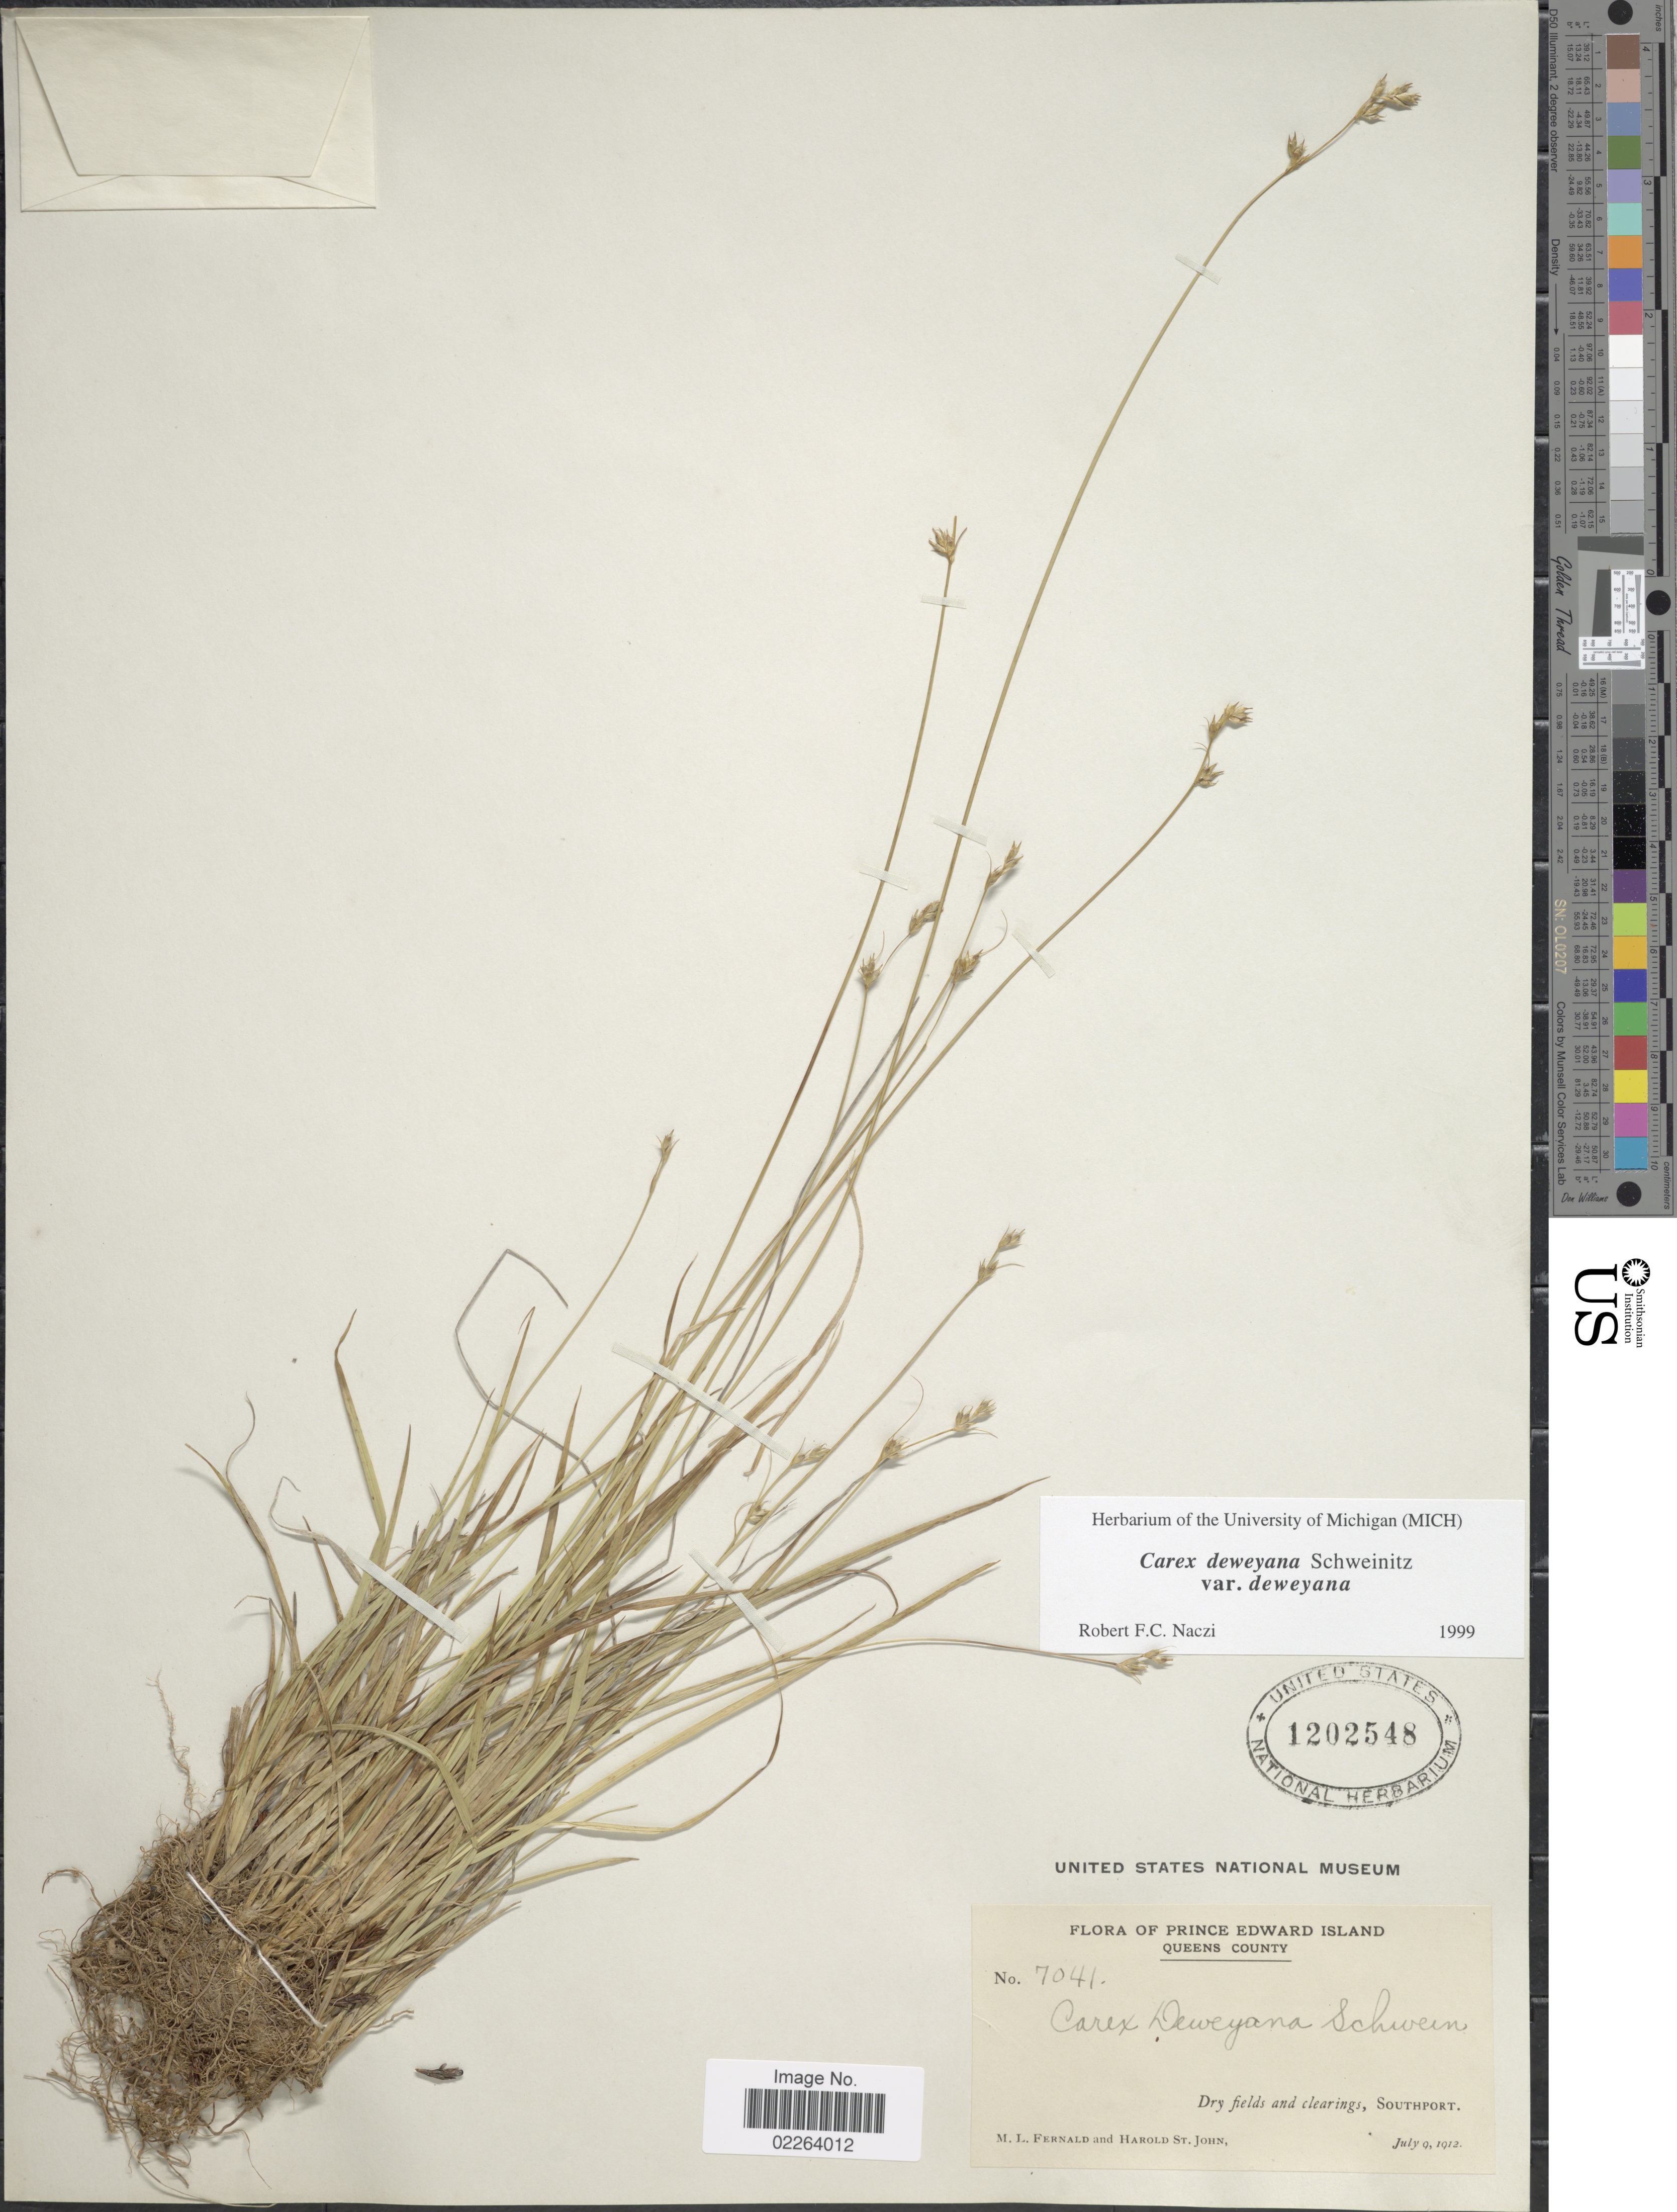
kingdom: Plantae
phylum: Tracheophyta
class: Liliopsida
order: Poales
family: Cyperaceae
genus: Carex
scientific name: Carex deweyana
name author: Schwein.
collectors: M. L. Fernald & H. St. John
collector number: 7041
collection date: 1912-07-09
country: Canada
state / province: Prince Edward Island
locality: Queens County, Dry fields and clearings, Southport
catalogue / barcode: US 1202548